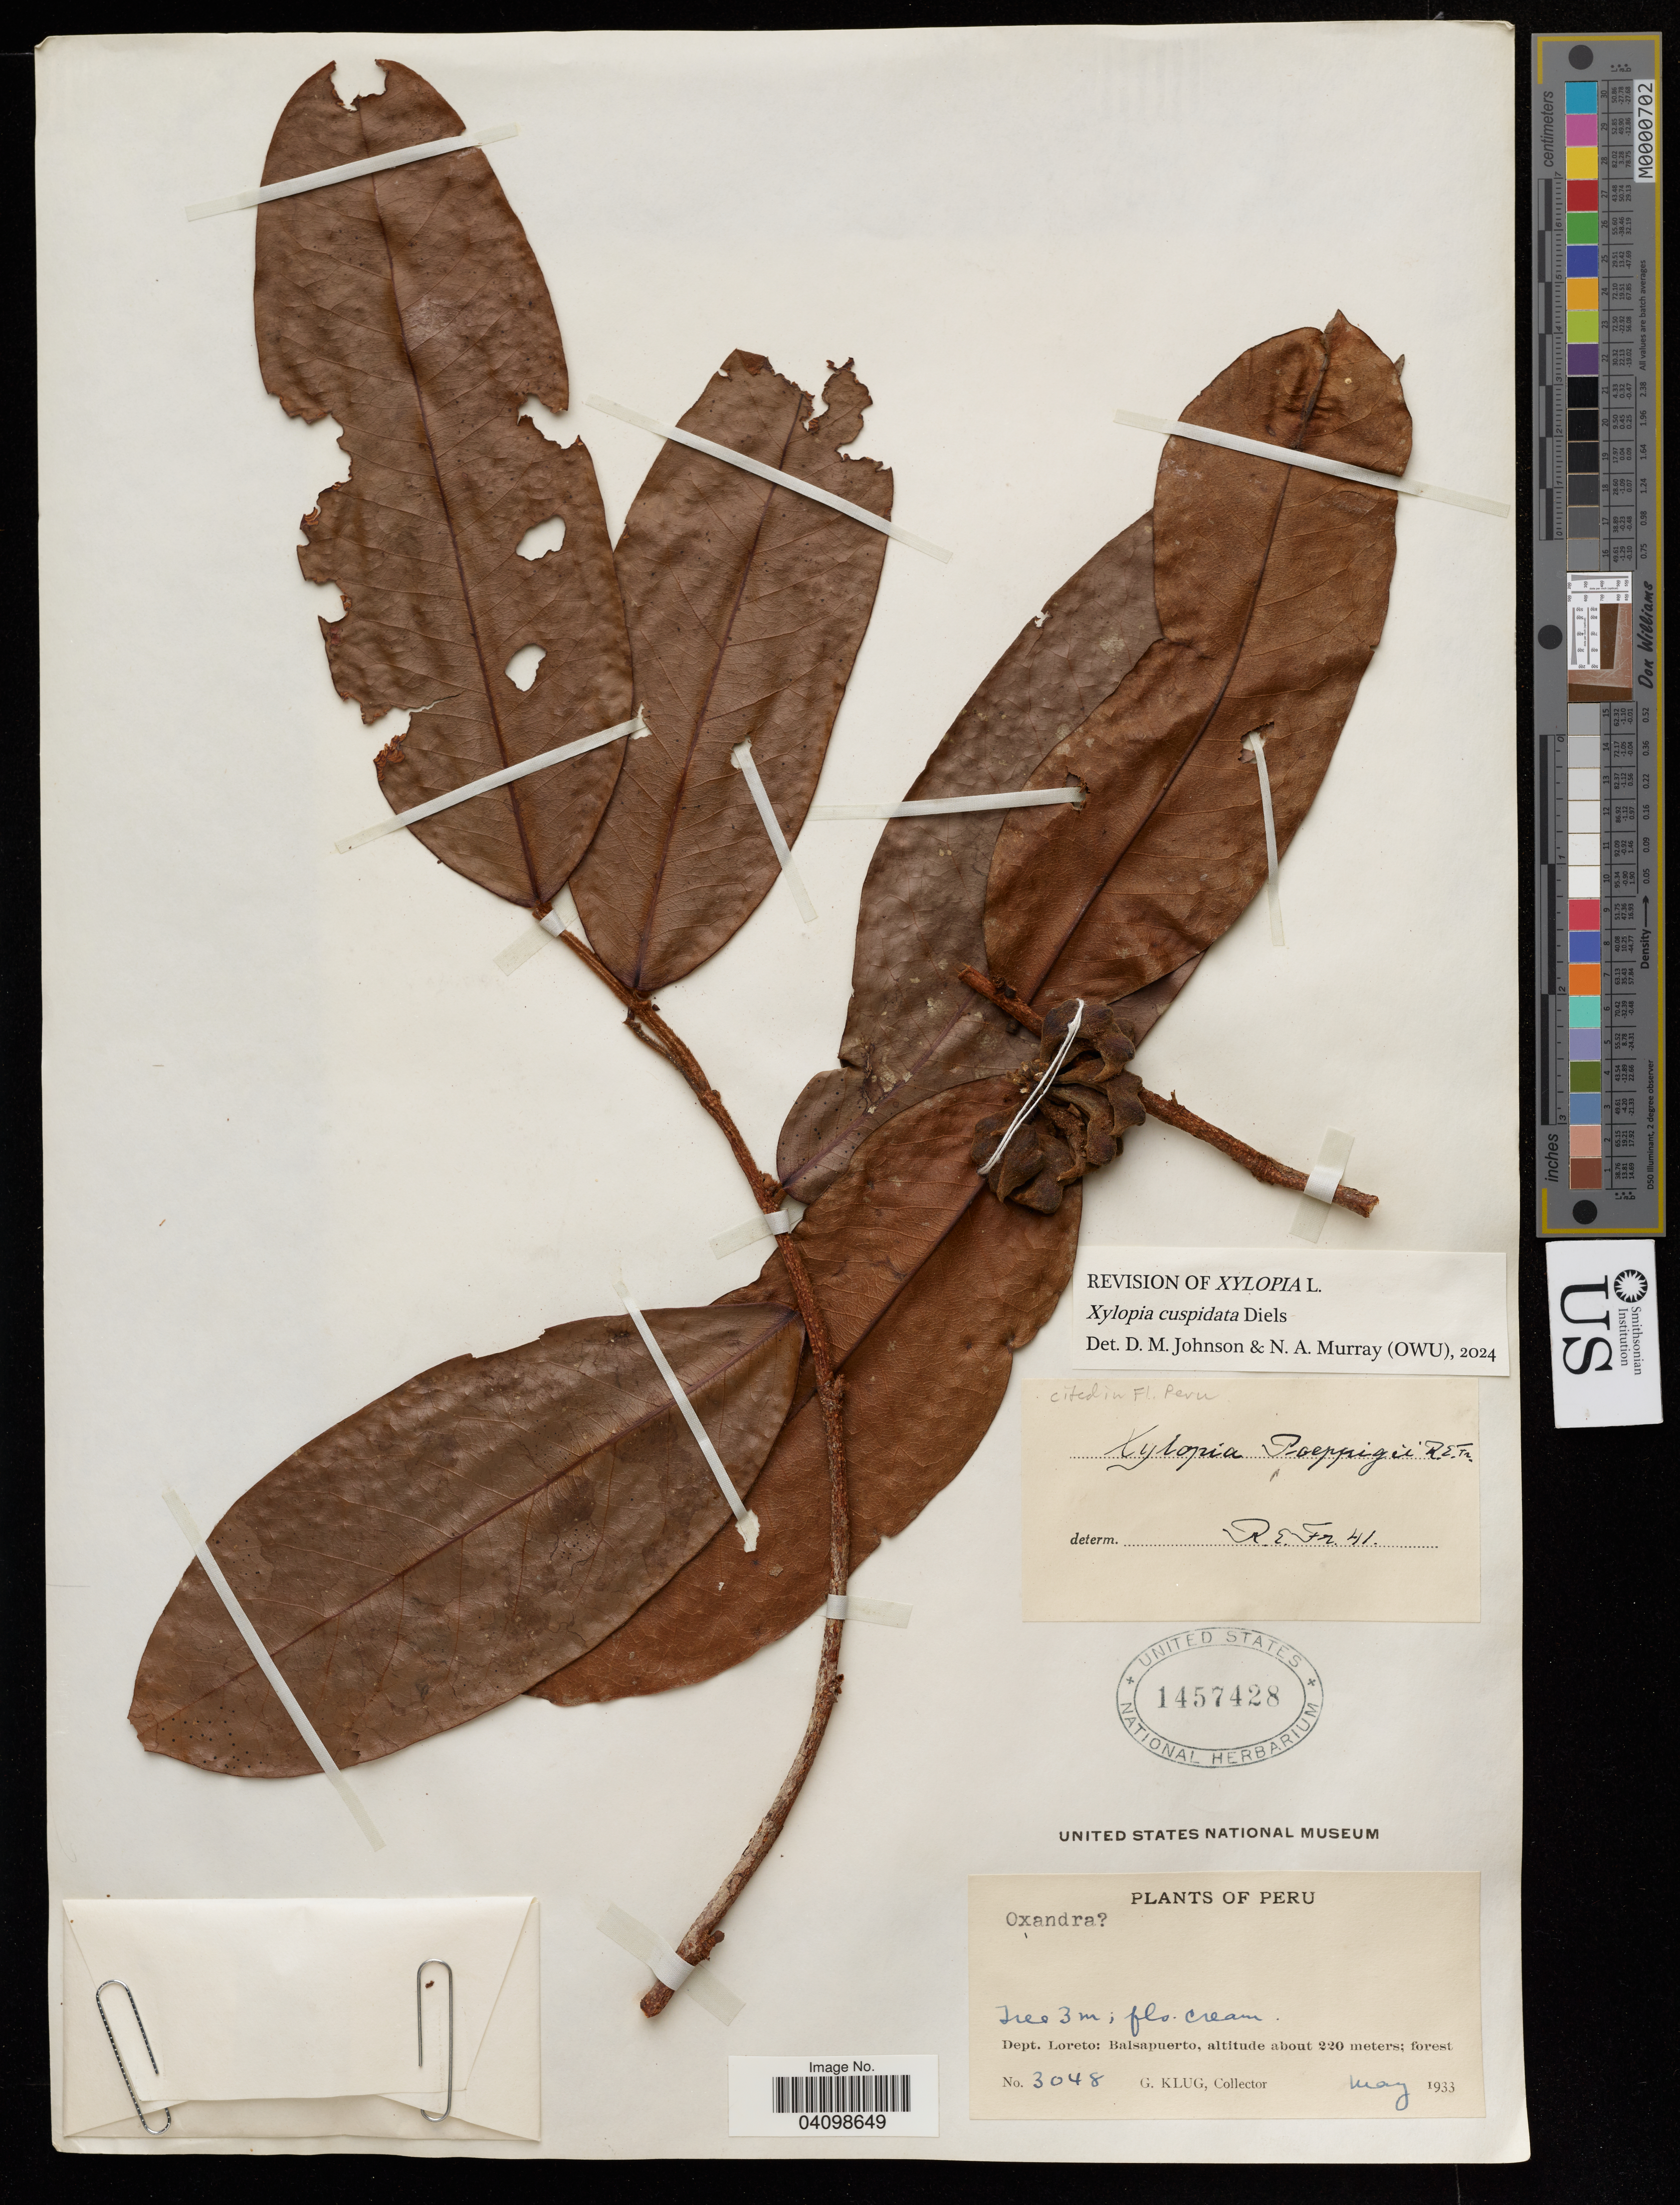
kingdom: Plantae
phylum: Tracheophyta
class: Magnoliopsida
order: Magnoliales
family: Annonaceae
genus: Oxandra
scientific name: Oxandra sp.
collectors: G. Klug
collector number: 3048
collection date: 1933-05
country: Peru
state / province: Loreto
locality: Balsapuerto.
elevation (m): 220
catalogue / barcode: US 1457428